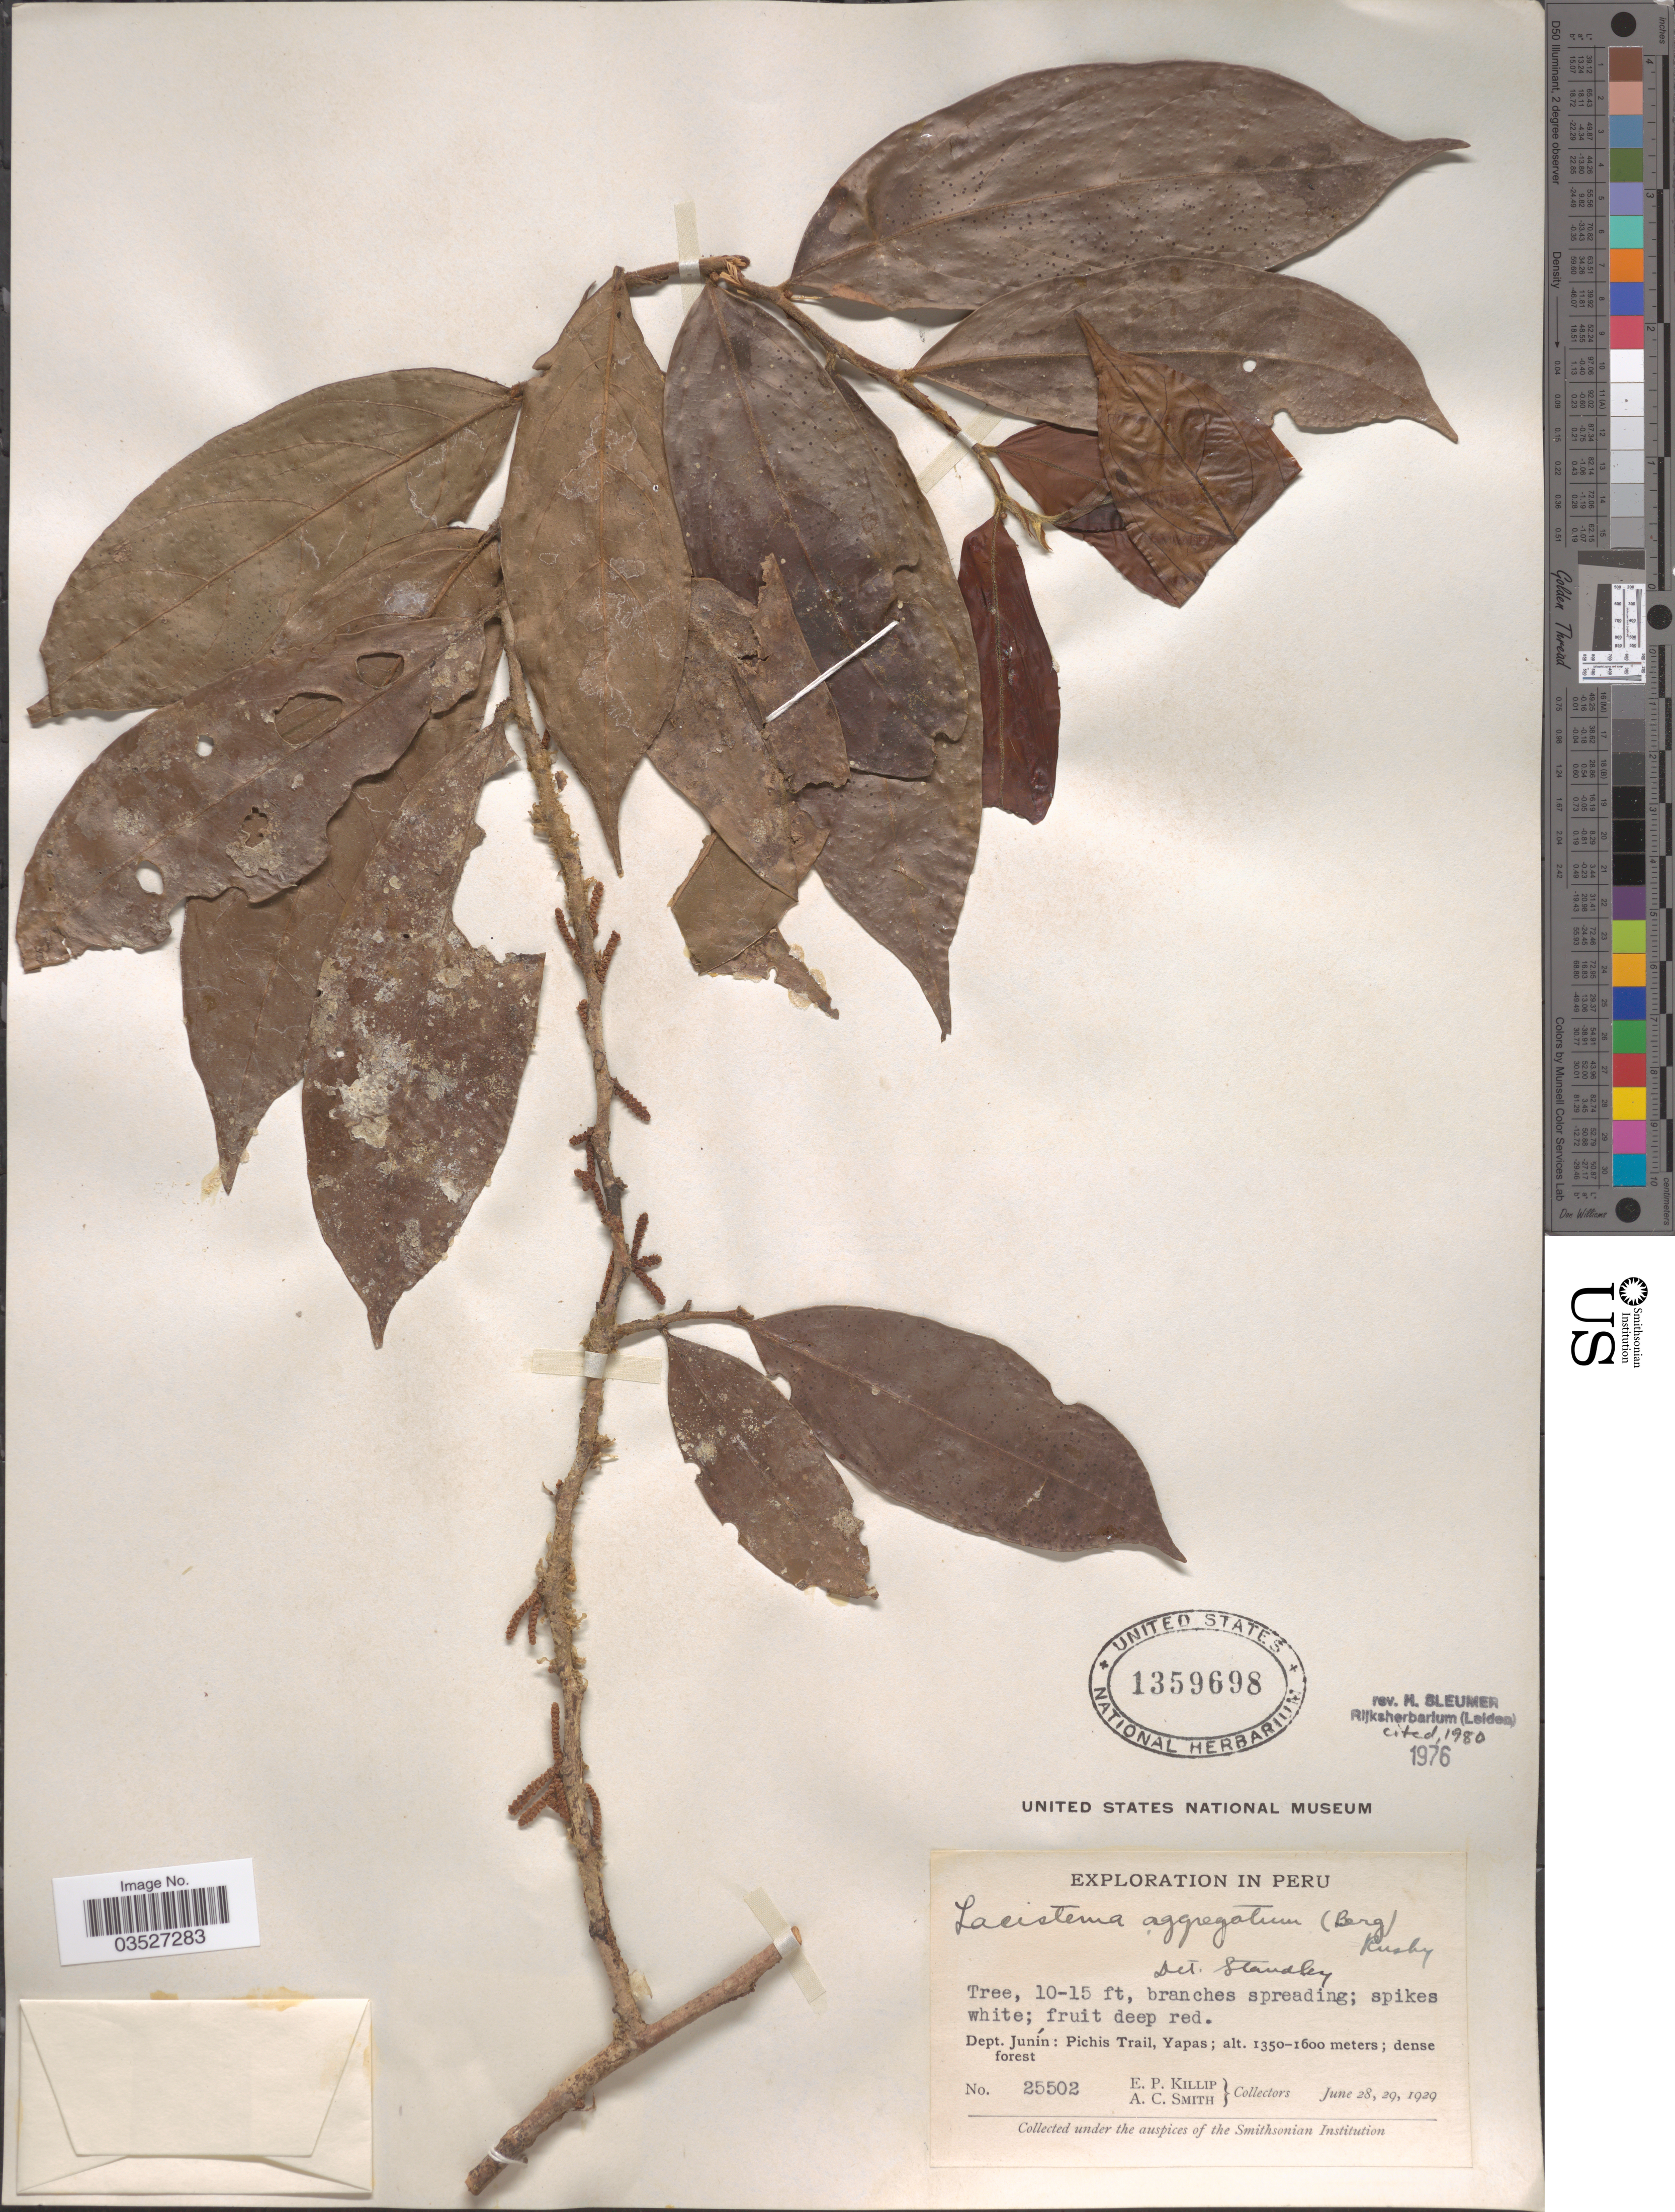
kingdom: Plantae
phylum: Tracheophyta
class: Magnoliopsida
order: Malpighiales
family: Lacistemataceae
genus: Lacistema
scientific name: Lacistema aggregatum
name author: (P.J. Bergius) Rusby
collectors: E. P. Killip & A. C. Smith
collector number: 25502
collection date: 1929-06-28/1929-06-29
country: Peru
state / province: Junín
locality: Dept. Junín: Pichis Trail, Yapas.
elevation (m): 1350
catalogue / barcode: US 1359698